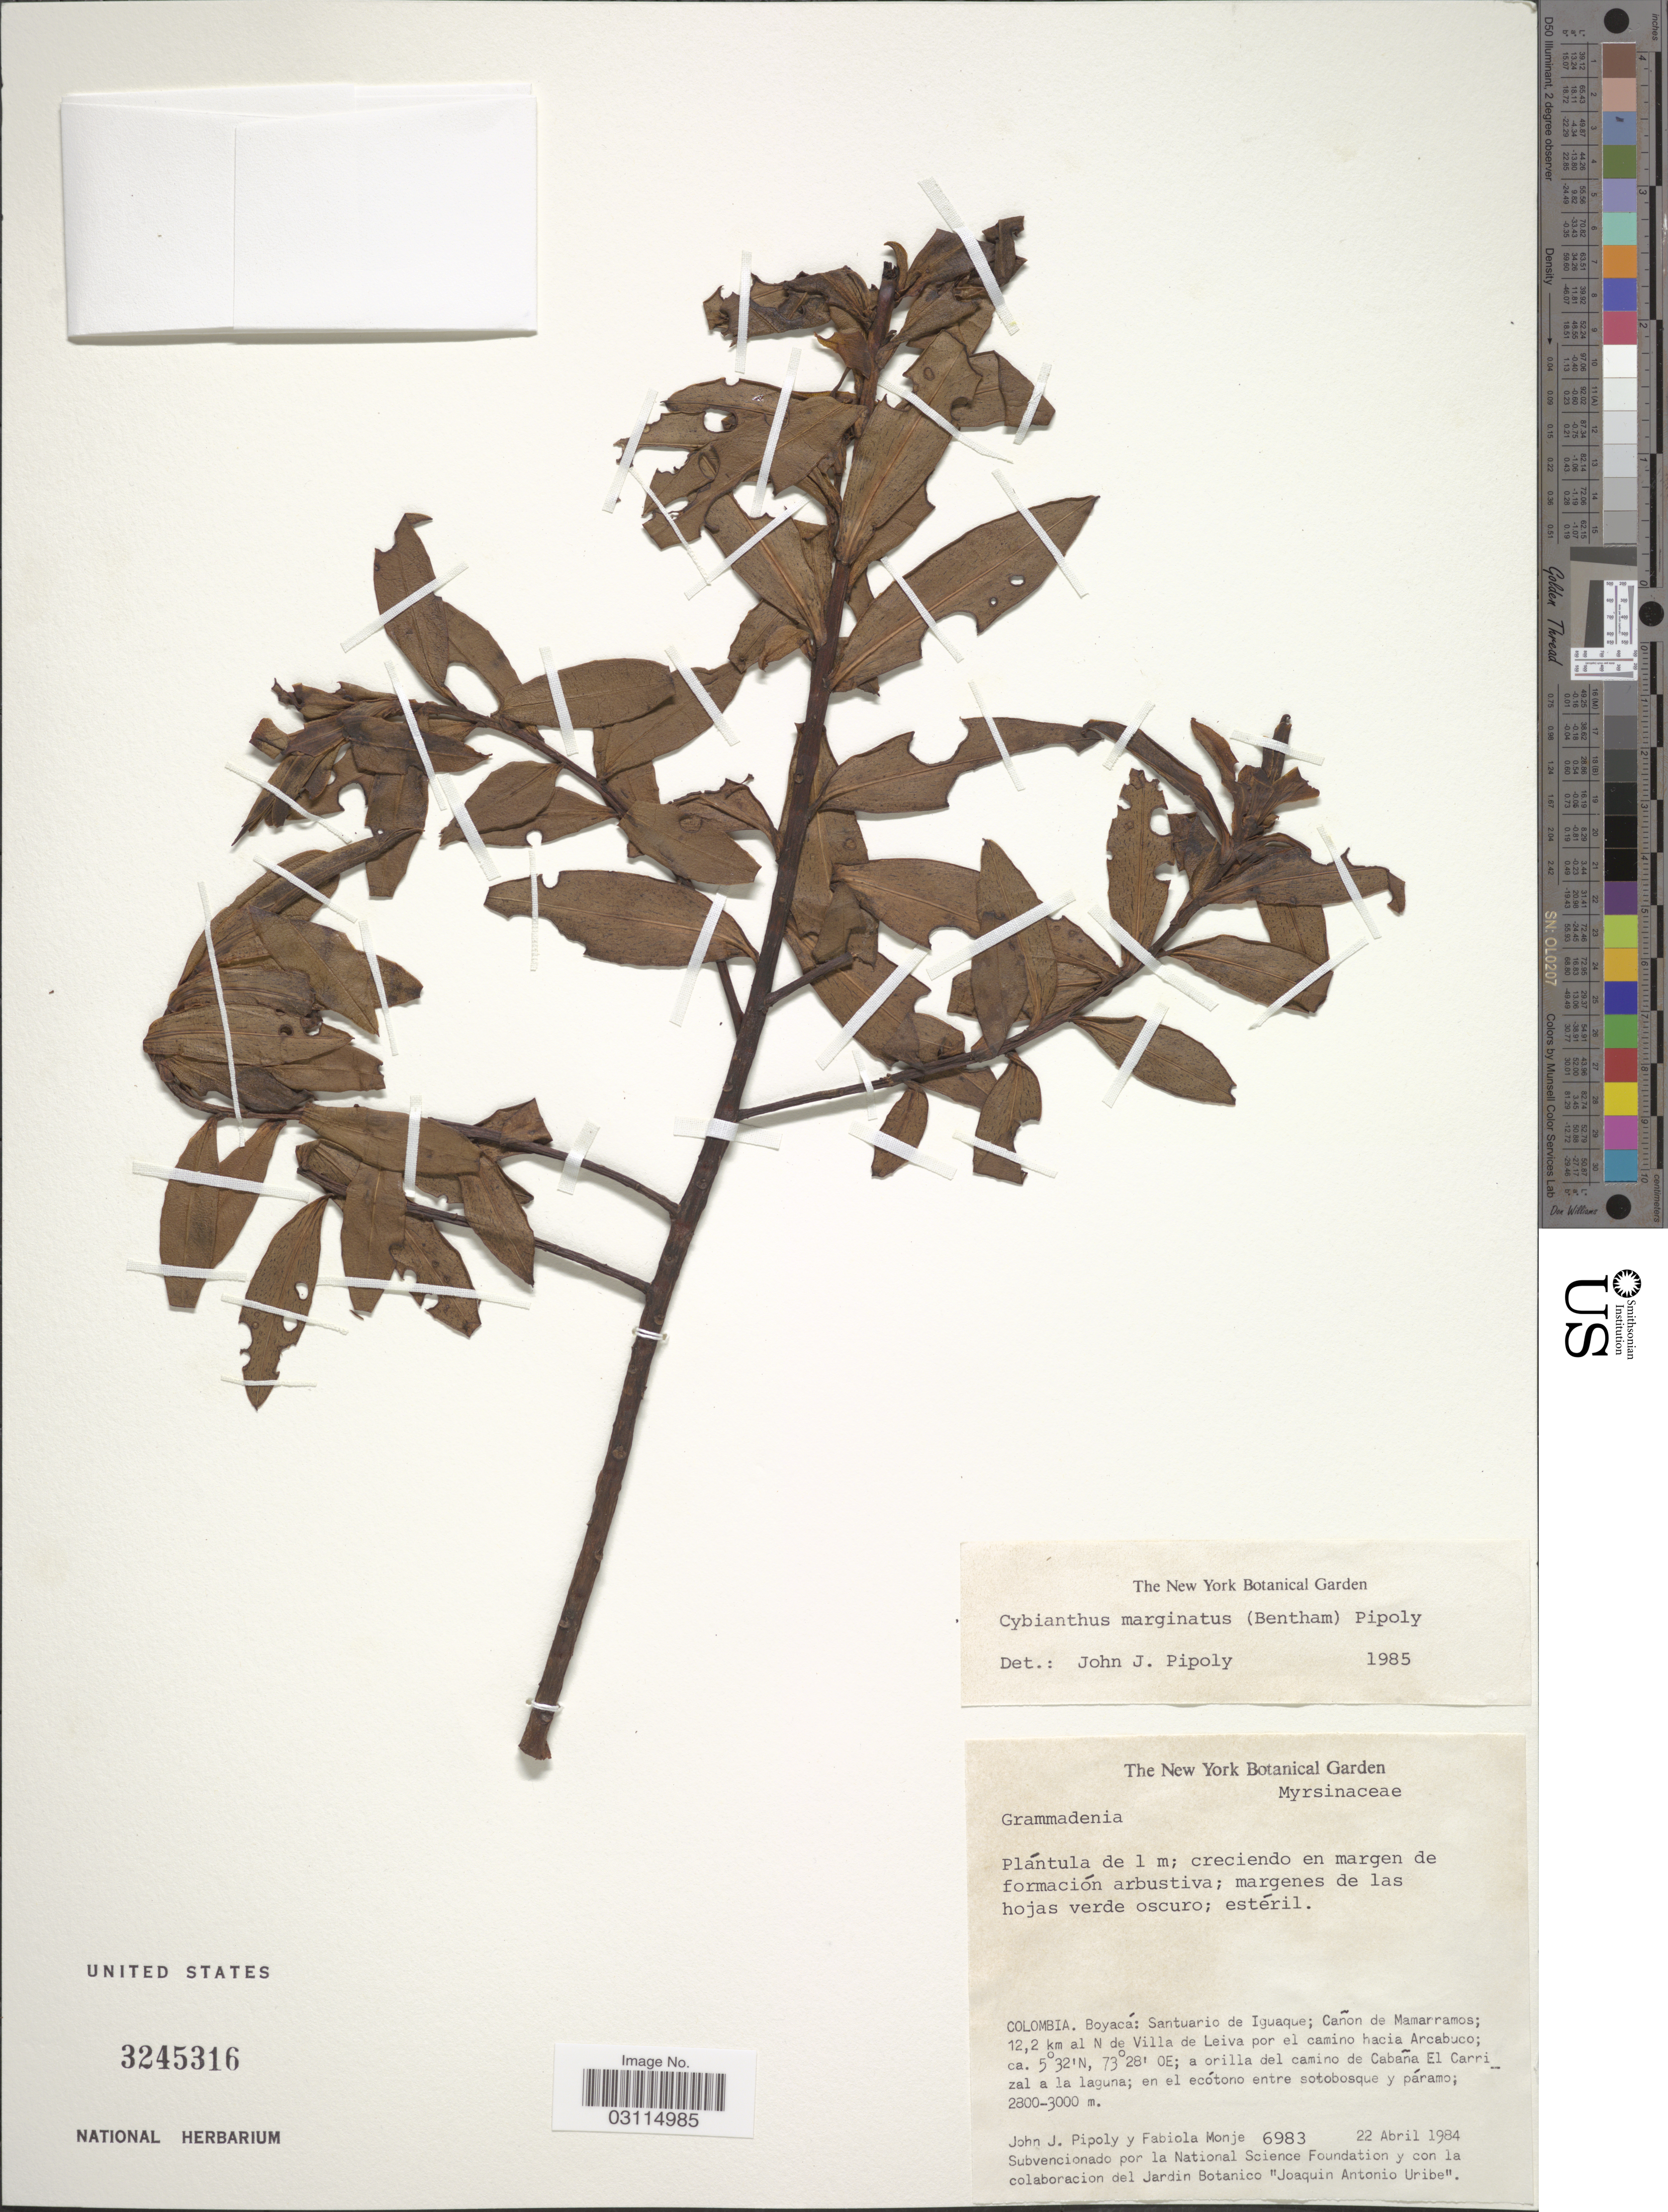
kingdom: Plantae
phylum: Tracheophyta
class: Magnoliopsida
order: Ericales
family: Primulaceae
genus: Cybianthus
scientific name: Cybianthus marginatus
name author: (Benth.) Pipoly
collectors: J. J. Pipoly & F. Monje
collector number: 6983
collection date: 1984-04-22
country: Colombia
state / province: Boyacá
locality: Santuario de Iguaque; Cañon de Mamarramos; 12,2 km al N de Villa de Leiva por el camino hacia Arcabuco; a orilla del camino de Cabaña El Carrizal a la laguna.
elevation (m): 2800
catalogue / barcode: US 3245316